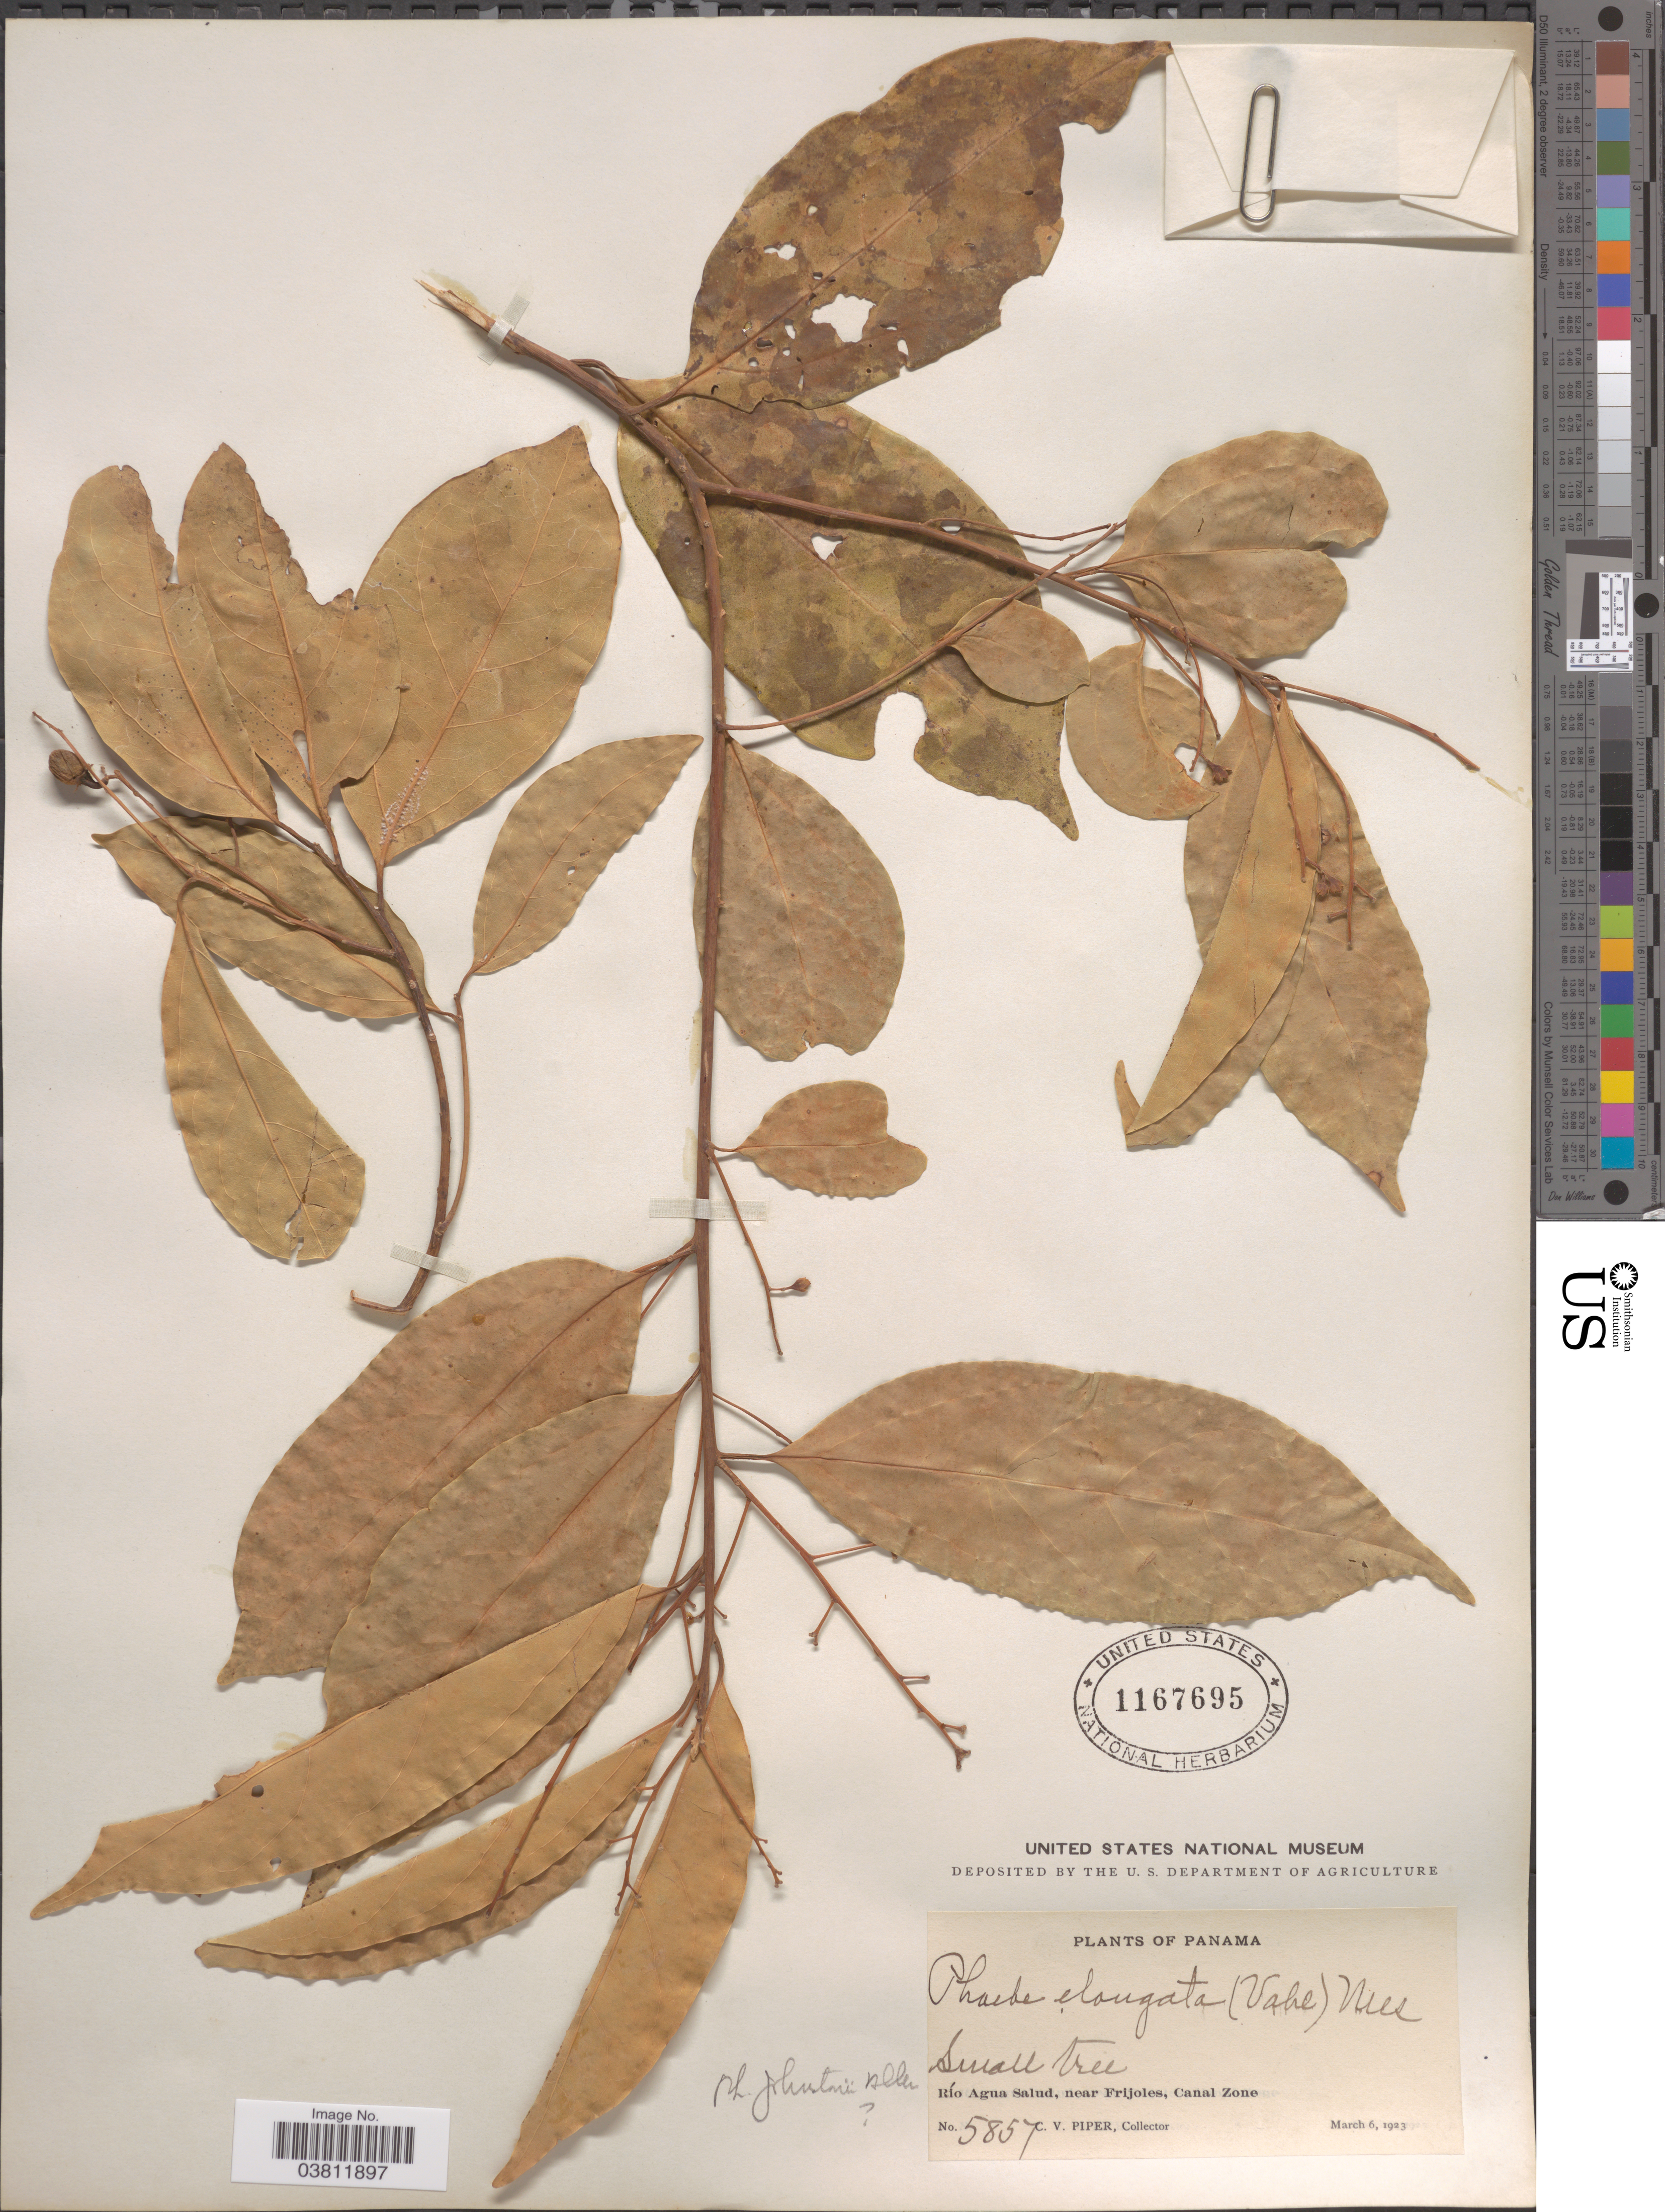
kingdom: Plantae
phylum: Tracheophyta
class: Magnoliopsida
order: Laurales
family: Lauraceae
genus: Phoebe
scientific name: Phoebe johnstonii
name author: C.K. Allen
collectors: C. V. Piper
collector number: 5857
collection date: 1923-03-06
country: Panama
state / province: Colón / Panamá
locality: Río Agua Salud, near Frijoles, Canal Zone.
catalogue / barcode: US 1167695